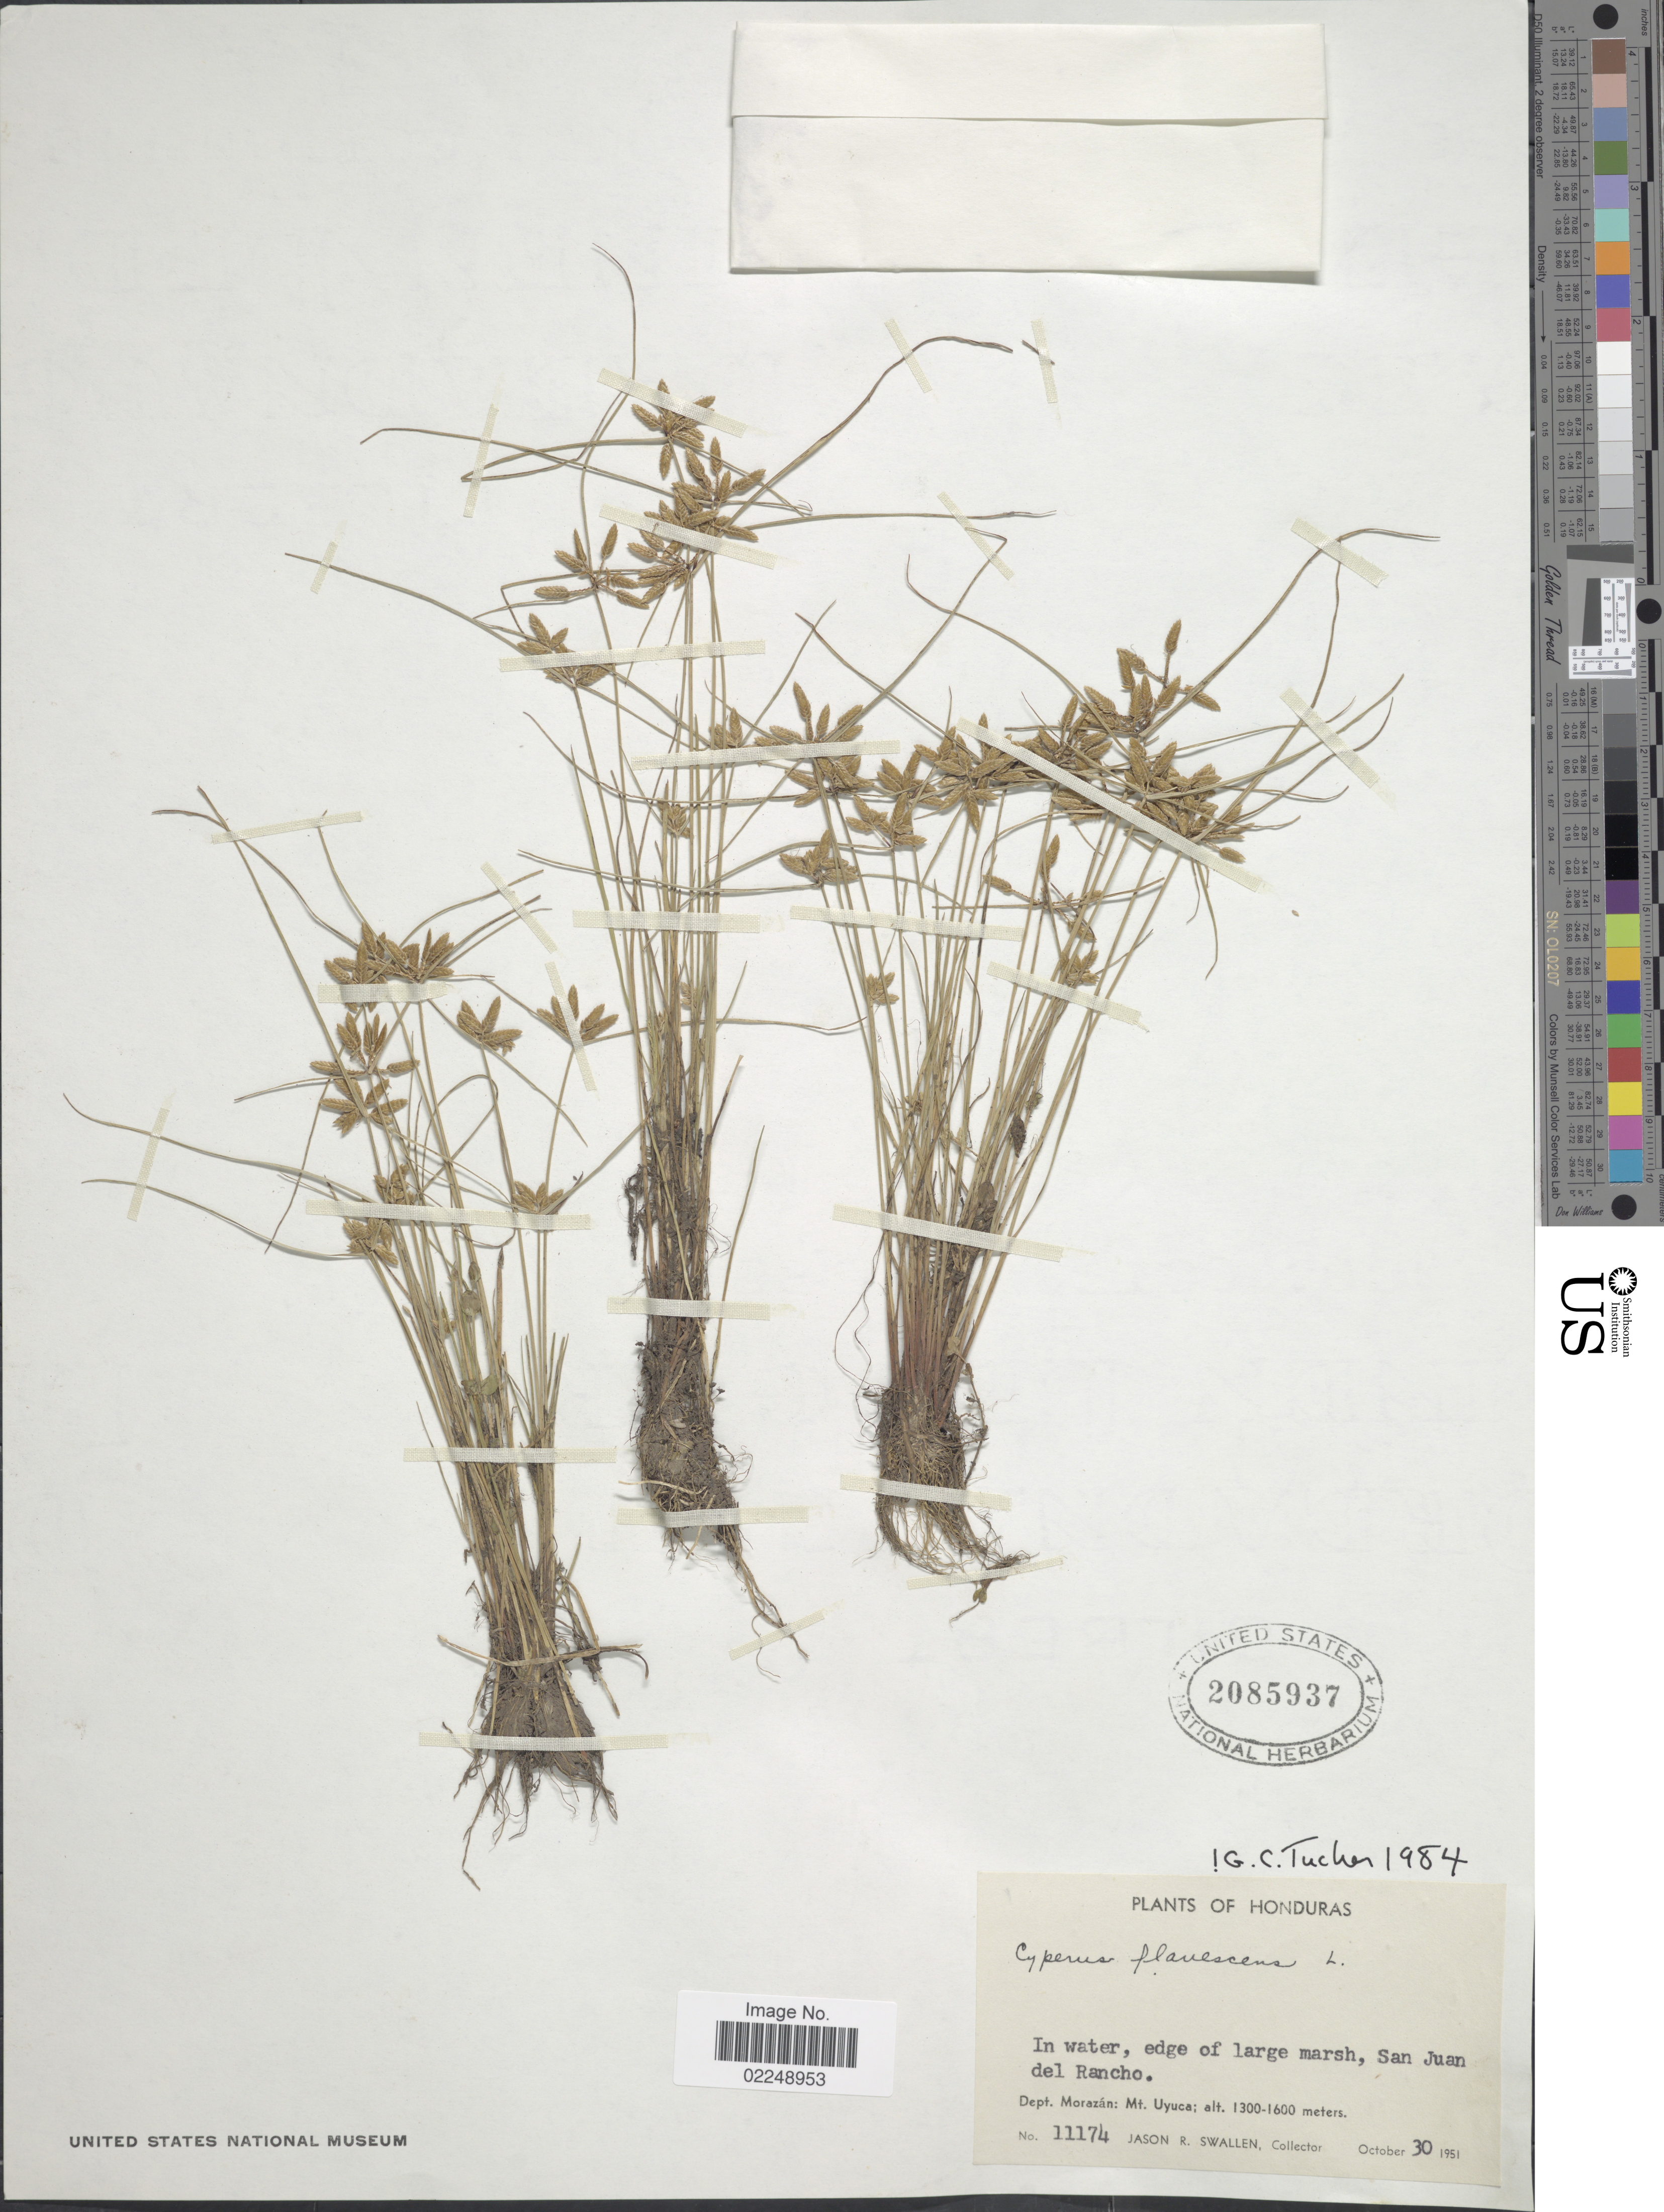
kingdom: Plantae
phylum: Tracheophyta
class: Liliopsida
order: Poales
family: Cyperaceae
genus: Cyperus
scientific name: Cyperus flavescens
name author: L.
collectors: J. R. Swallen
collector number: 1174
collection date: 1951-10-30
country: Honduras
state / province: Fco. Morazán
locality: San Juan del Rancho, Mt. Uyuca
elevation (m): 1300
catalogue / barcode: US 2085937